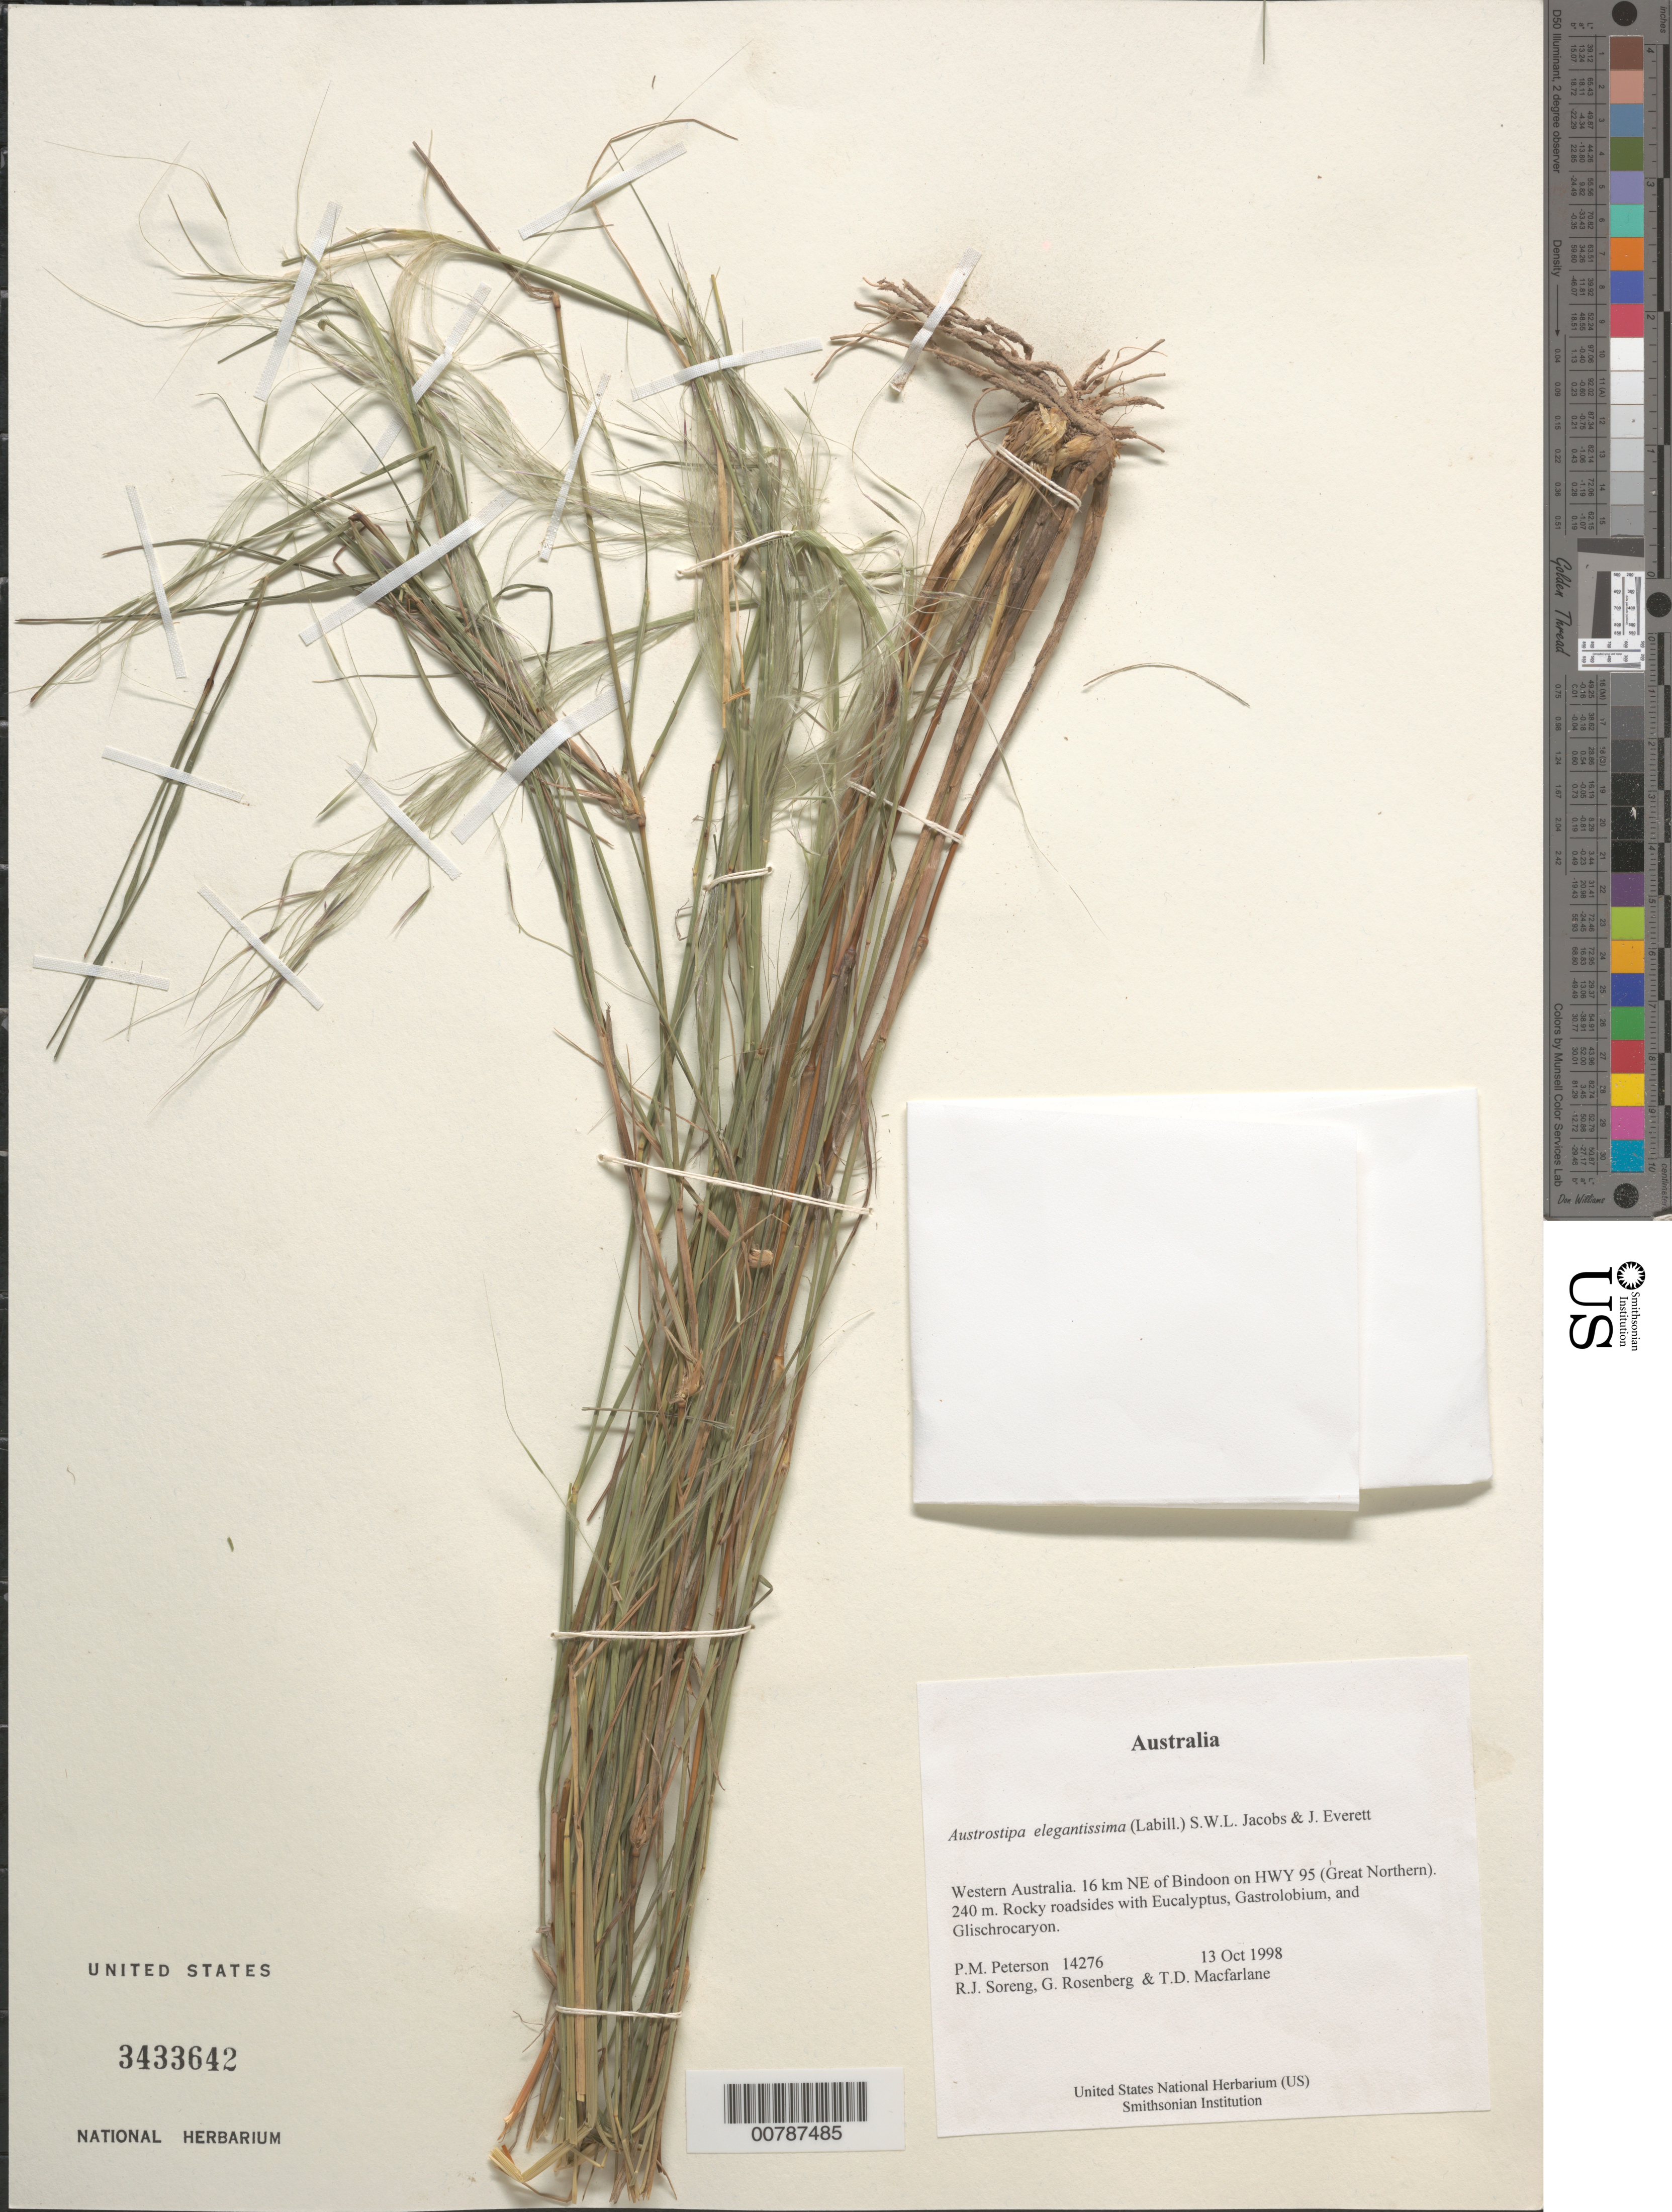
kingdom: Plantae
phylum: Tracheophyta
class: Liliopsida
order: Poales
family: Poaceae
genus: Austrostipa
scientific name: Austrostipa elegantissima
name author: (Labill.) S.W.L. Jacobs & J. Everett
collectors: P. M. Peterson, R. J. Soreng, G. Rosenberg & T. Macfarlane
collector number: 14276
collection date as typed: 13 Oct 1998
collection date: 1998-10-13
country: Australia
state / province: Western Australia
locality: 16 km NE of Bindoon on HWY 95 (Great Northern).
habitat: Rocky roadsides with Eucalyptus, Gastrolobium, and Glischrocaryon.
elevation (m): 240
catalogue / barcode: US 3433642